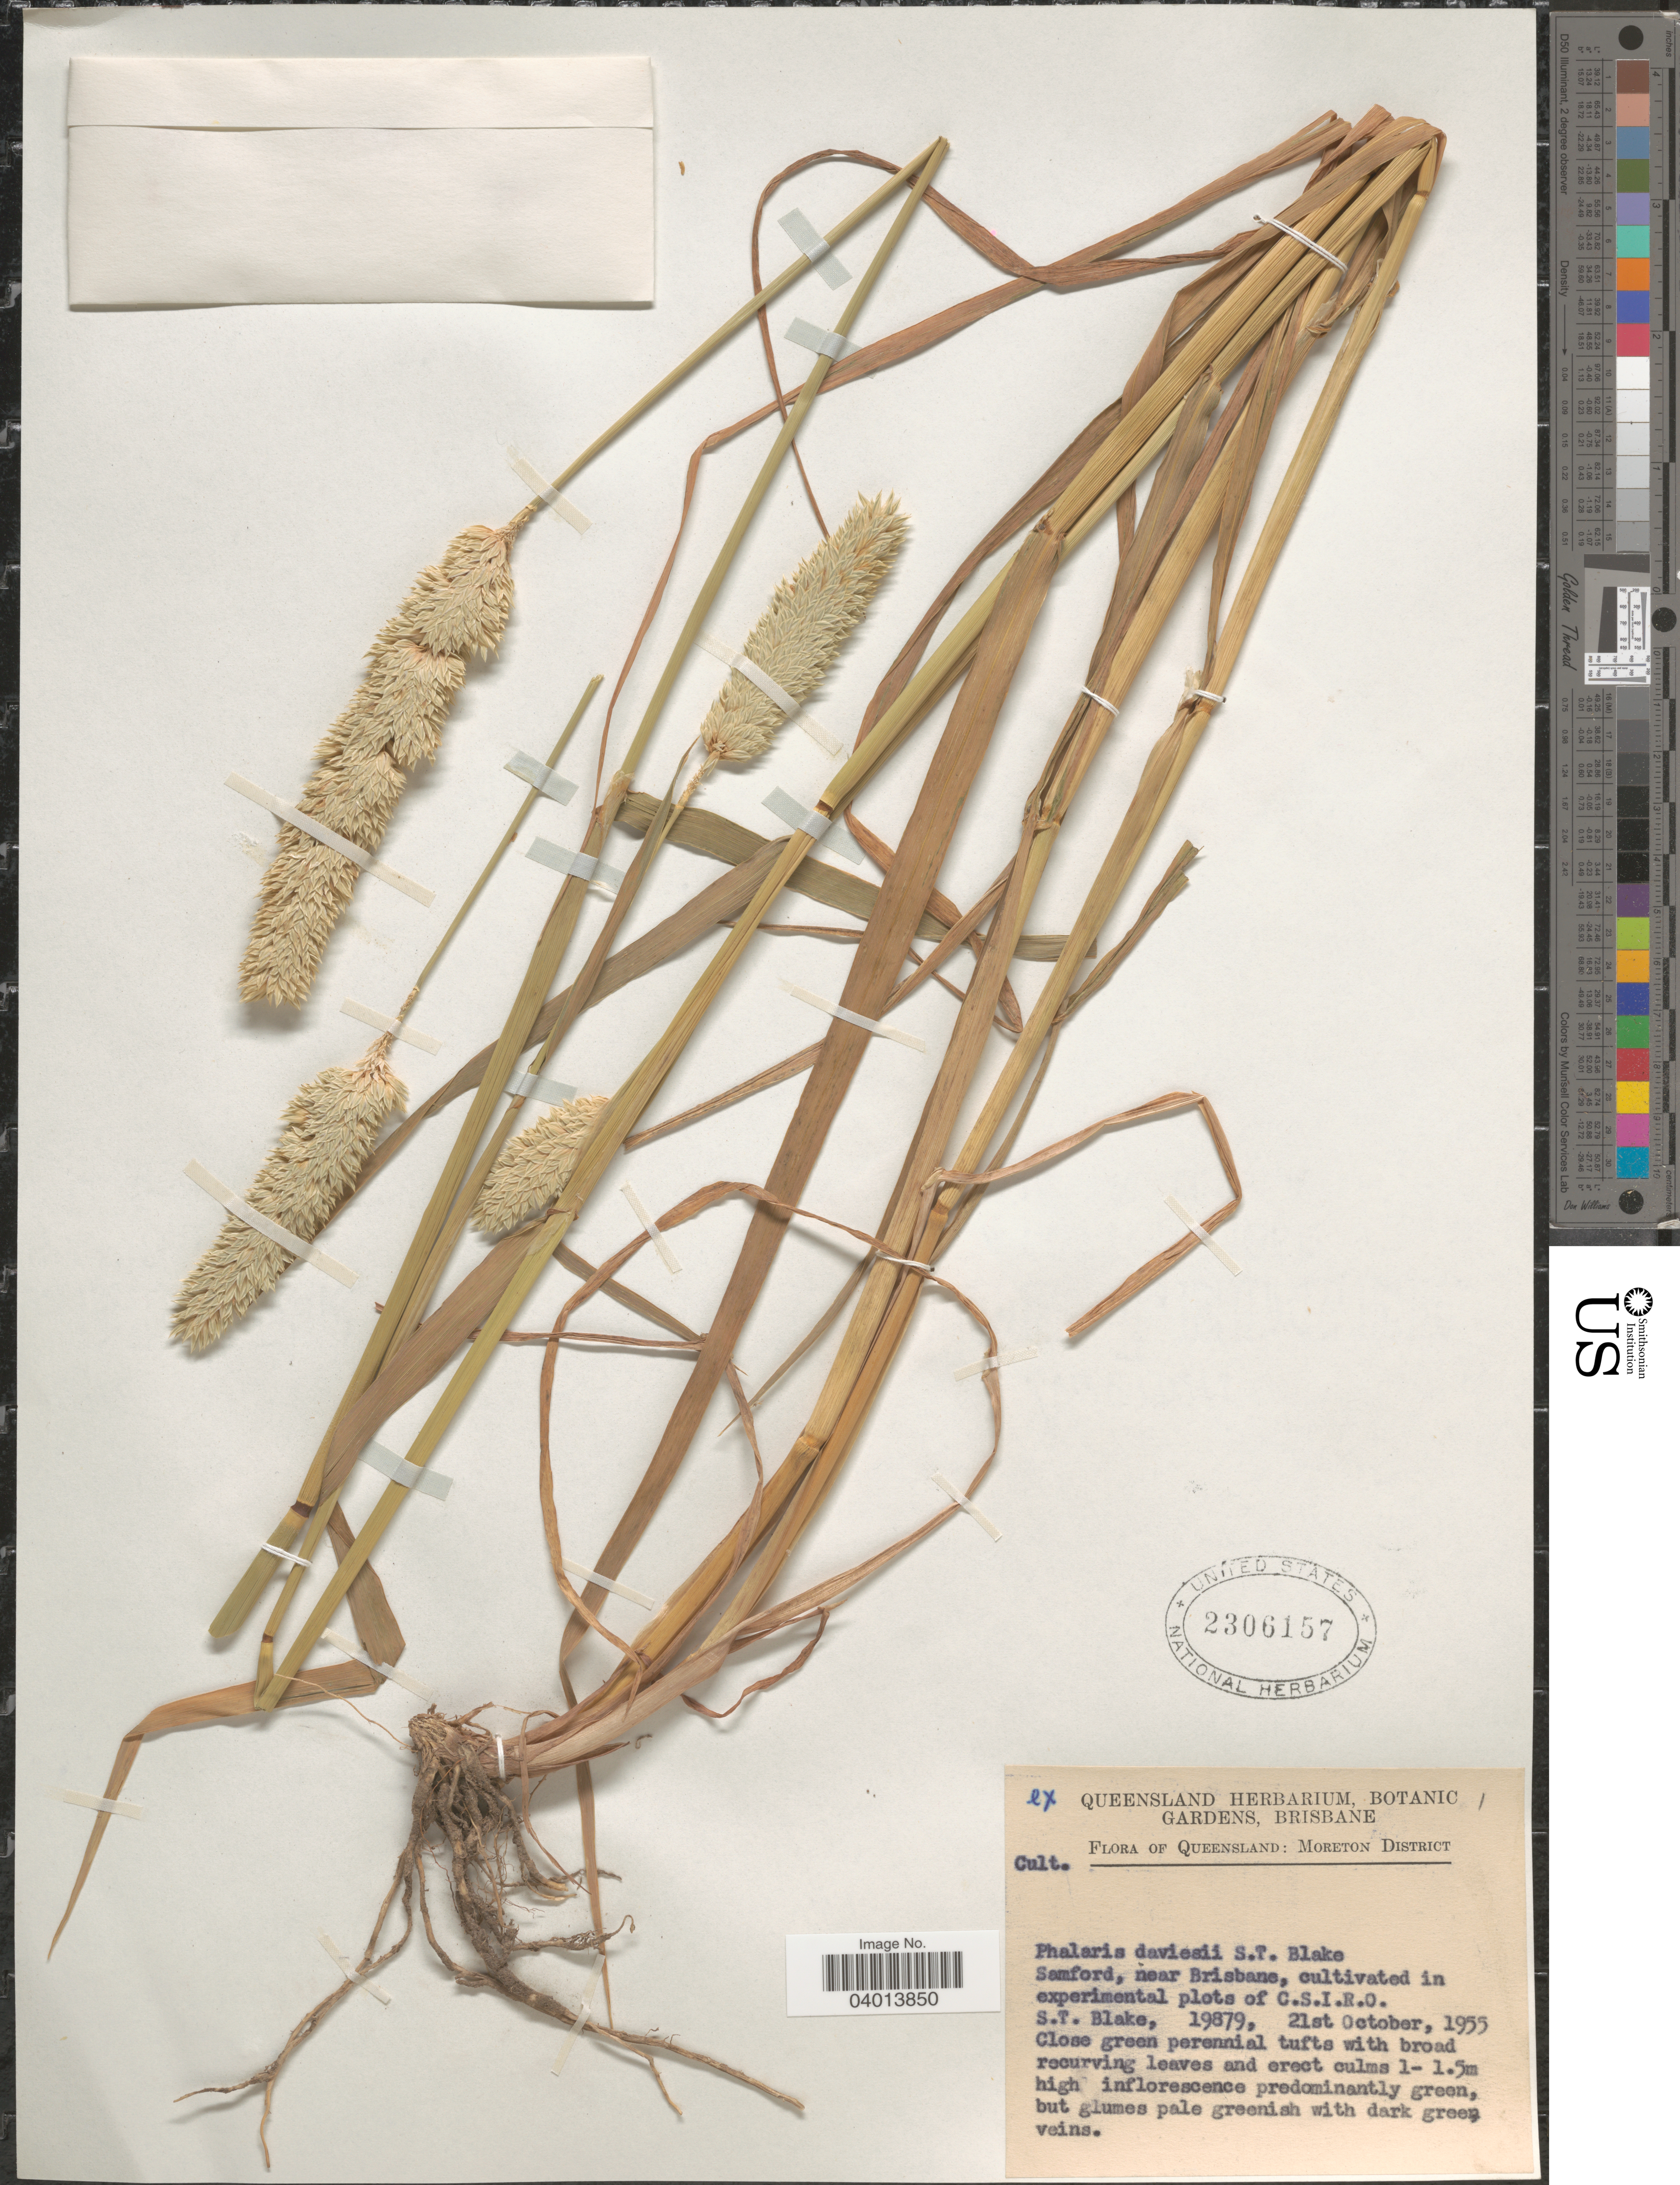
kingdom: Plantae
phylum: Tracheophyta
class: Liliopsida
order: Poales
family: Poaceae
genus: Phalaris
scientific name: Phalaris x daviesii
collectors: S. T. Blake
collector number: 19879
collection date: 1955-10-21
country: Australia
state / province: Queensland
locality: Queensland: Moreton District. In experimental plots of C.S.I.R.O.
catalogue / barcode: US 2306157